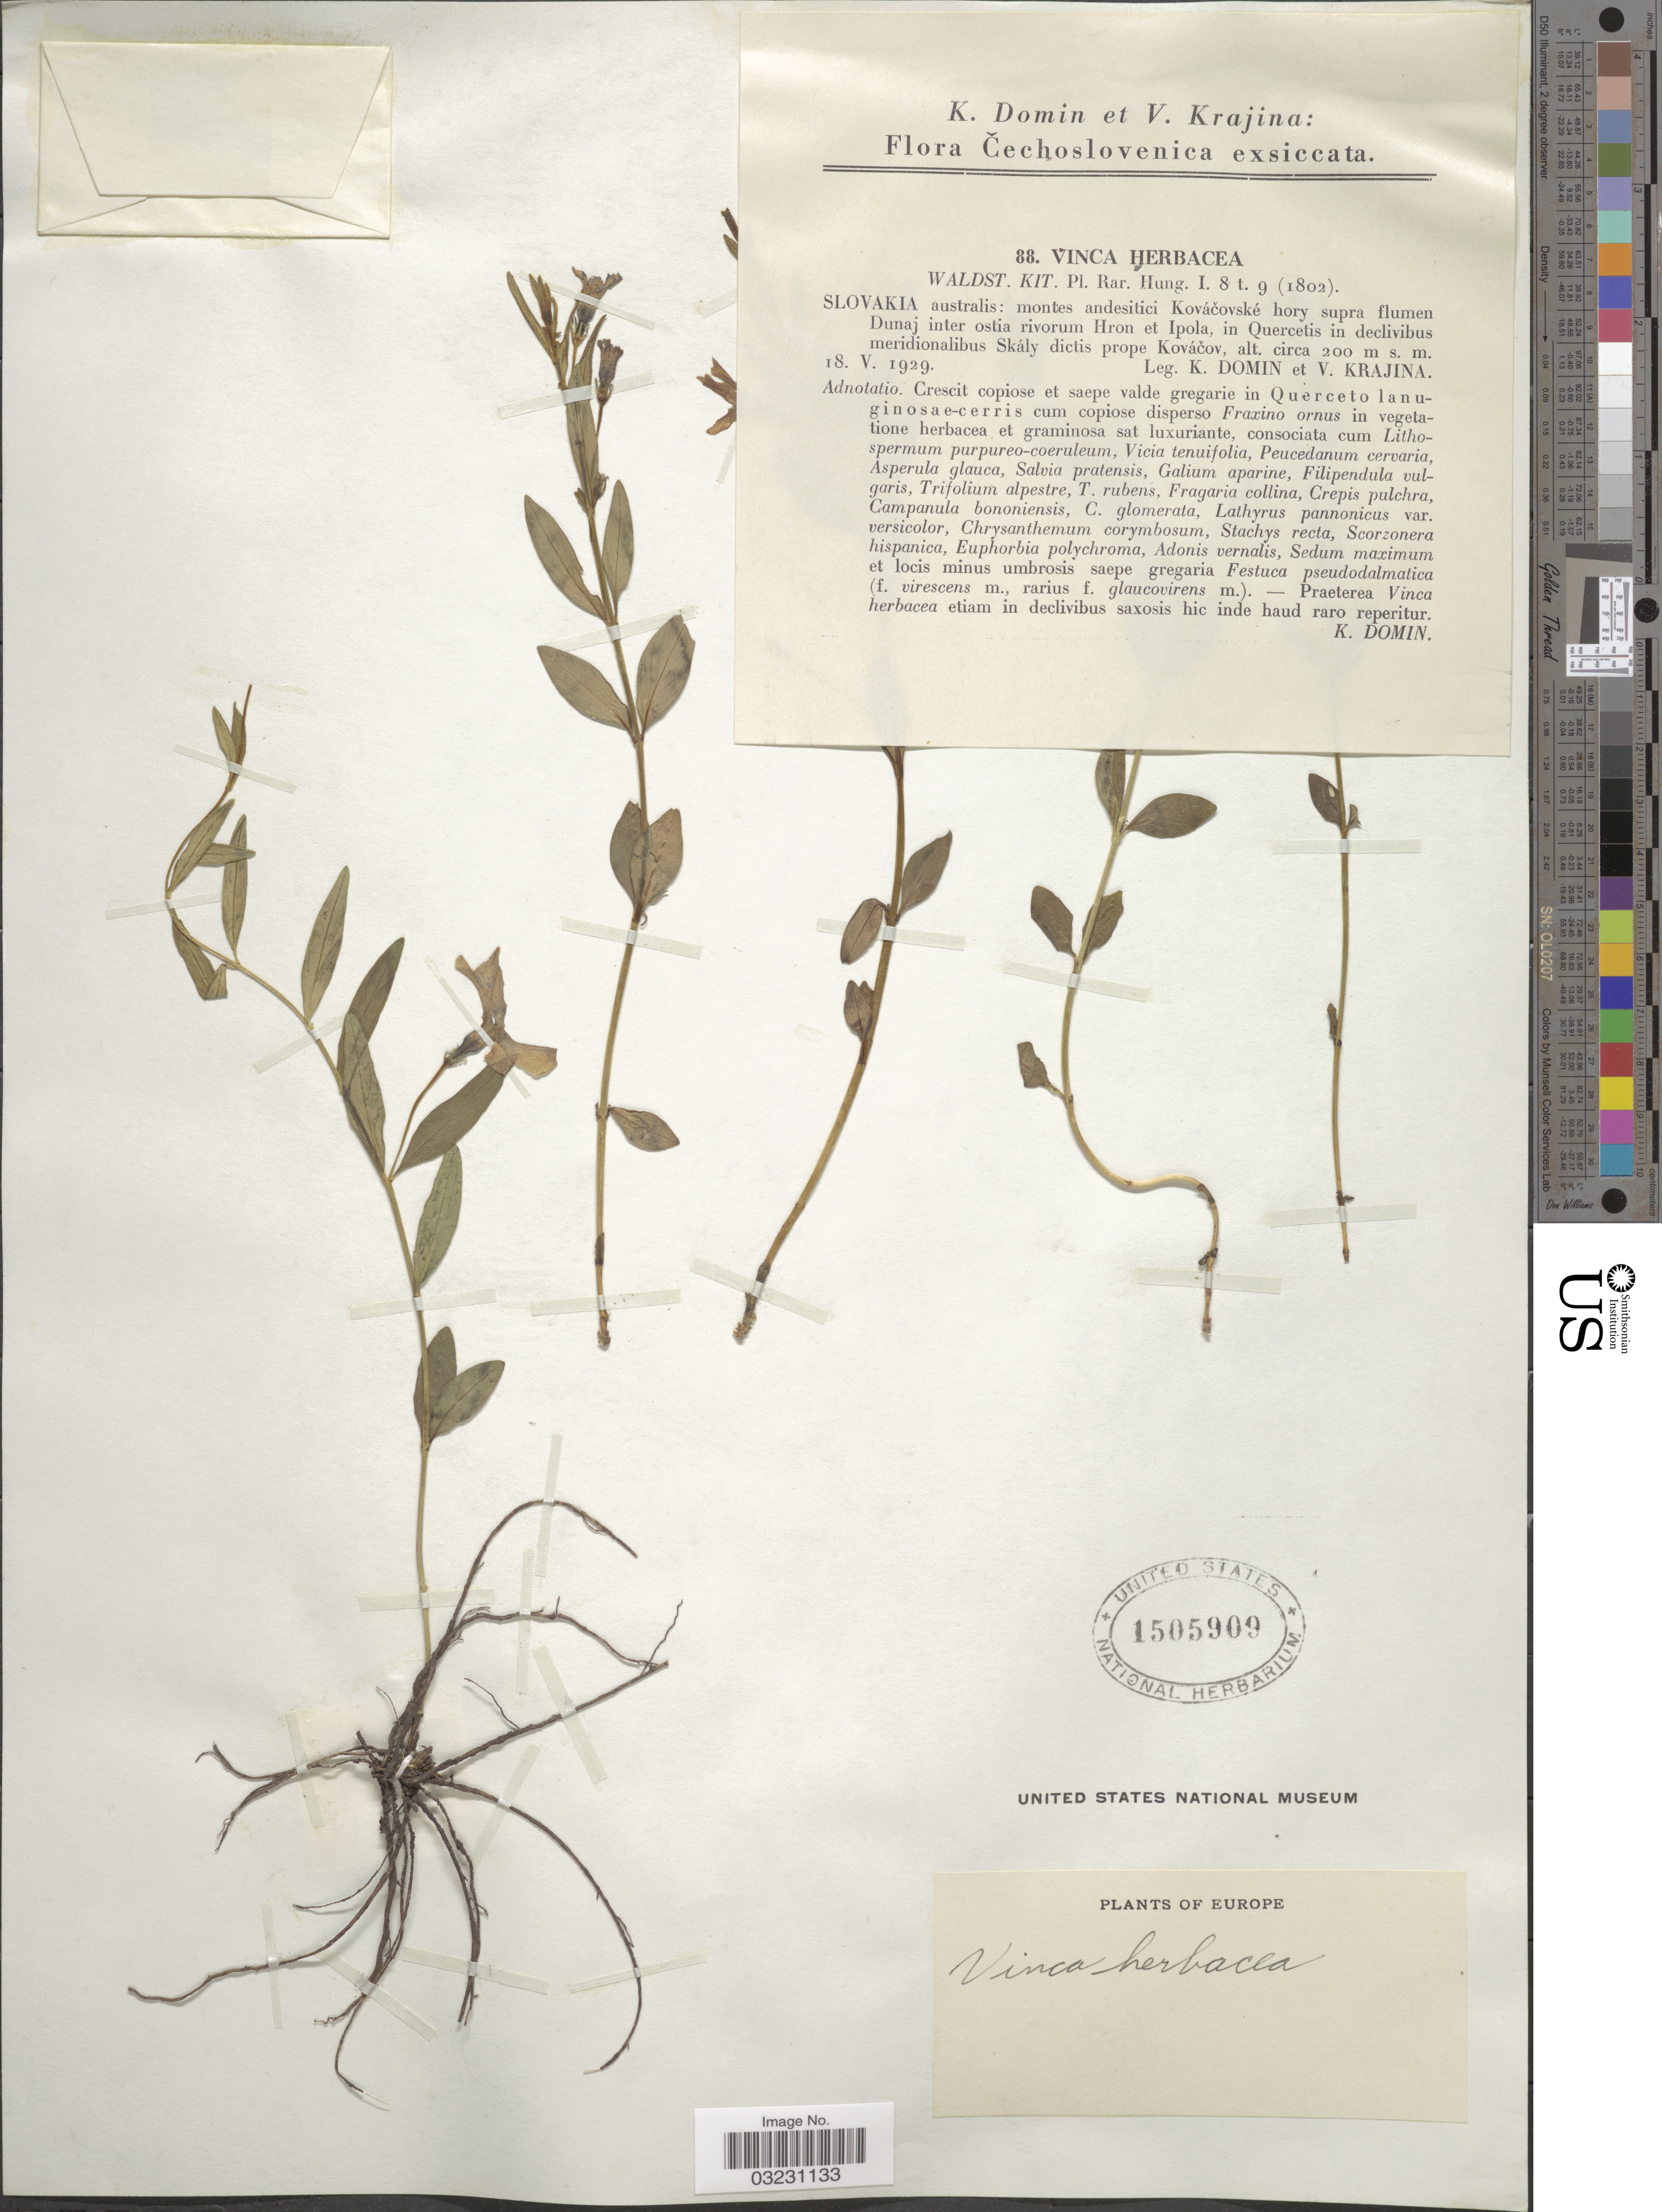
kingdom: Plantae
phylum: Tracheophyta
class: Magnoliopsida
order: Gentianales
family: Apocynaceae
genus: Vinca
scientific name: Vinca herbacea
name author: Waldst. & Kit.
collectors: K. Domin & V. Krajina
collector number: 88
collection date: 1929-05-18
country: Slovakia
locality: Cechoslovenica. Slovakia australis: montes andesitici Kovacovské hory supra flumen Dunaj inter ostia rivorum Hron et Ipola, in Quercetis in declivibus meridionalibus Skály dictis prope Kovácov.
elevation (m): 200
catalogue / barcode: US 1505909